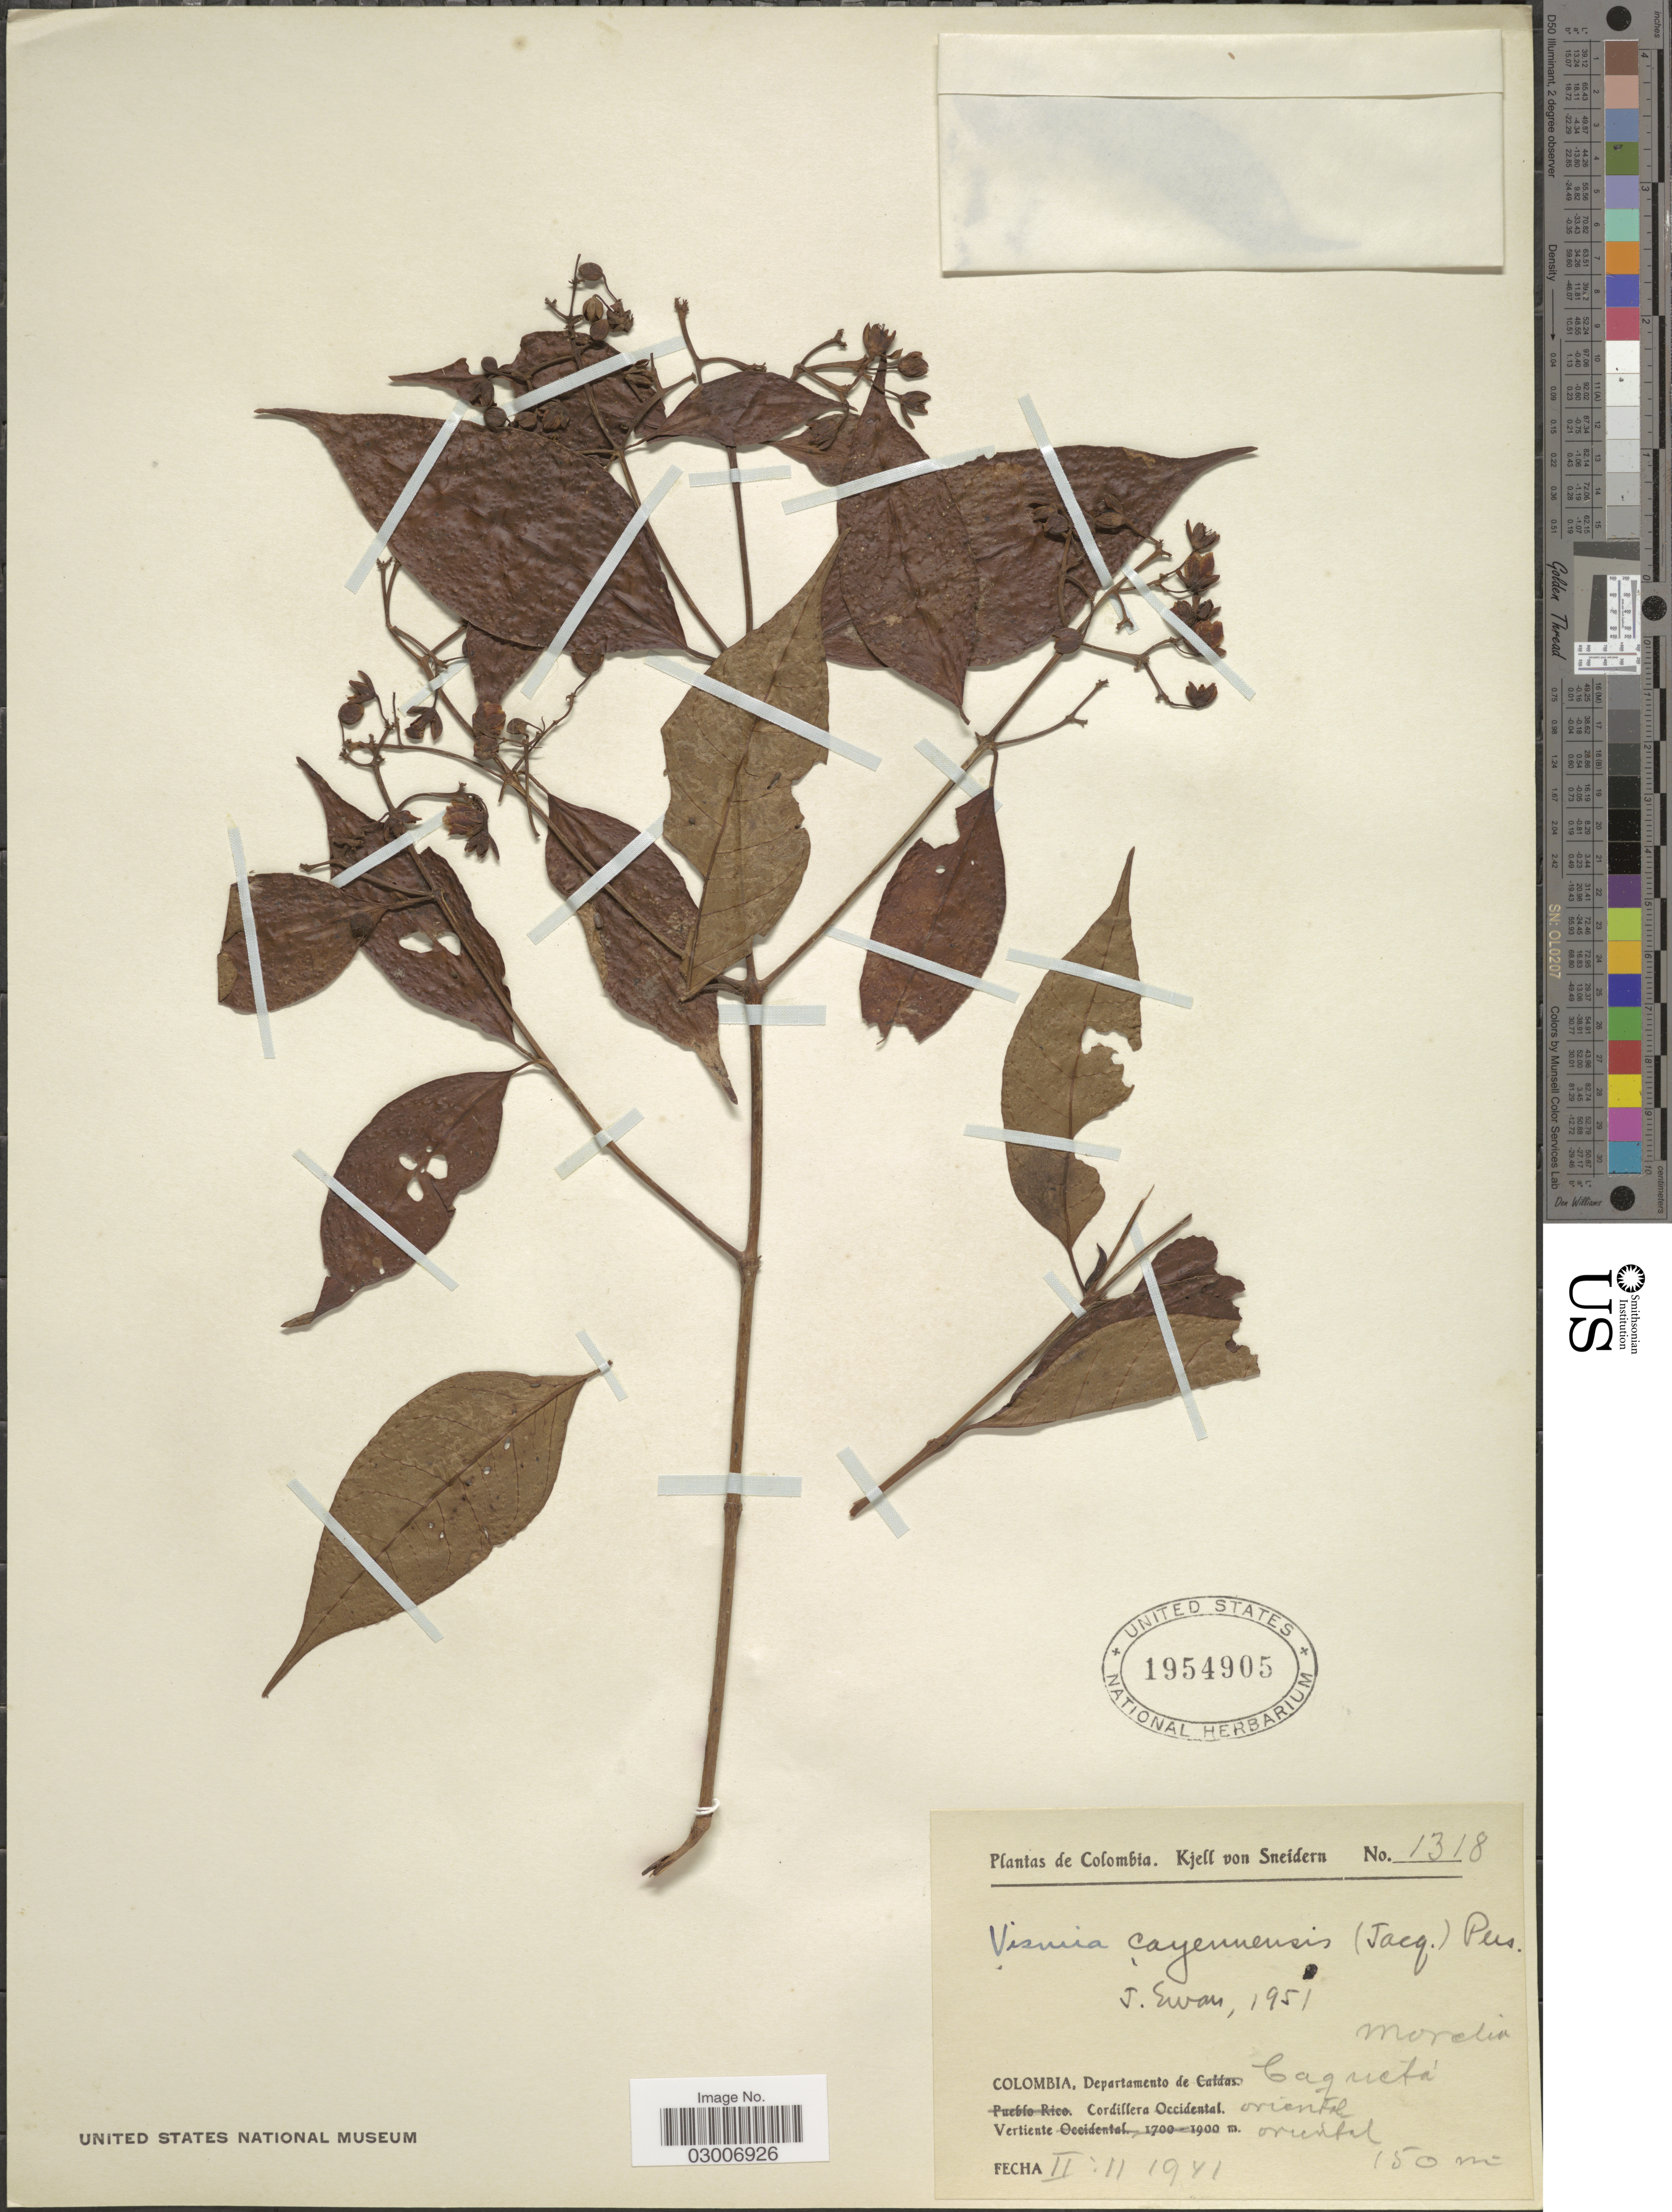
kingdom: Plantae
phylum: Tracheophyta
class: Magnoliopsida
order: Malpighiales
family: Hypericaceae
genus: Vismia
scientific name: Vismia plicatifolia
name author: Hochr.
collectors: K. von Sneidern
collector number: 1318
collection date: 1941-02-11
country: Colombia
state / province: Caquetá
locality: Departamento de Caquetá. Cordillera oriental. Vertiente oriental.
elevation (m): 150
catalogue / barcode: US 1954905